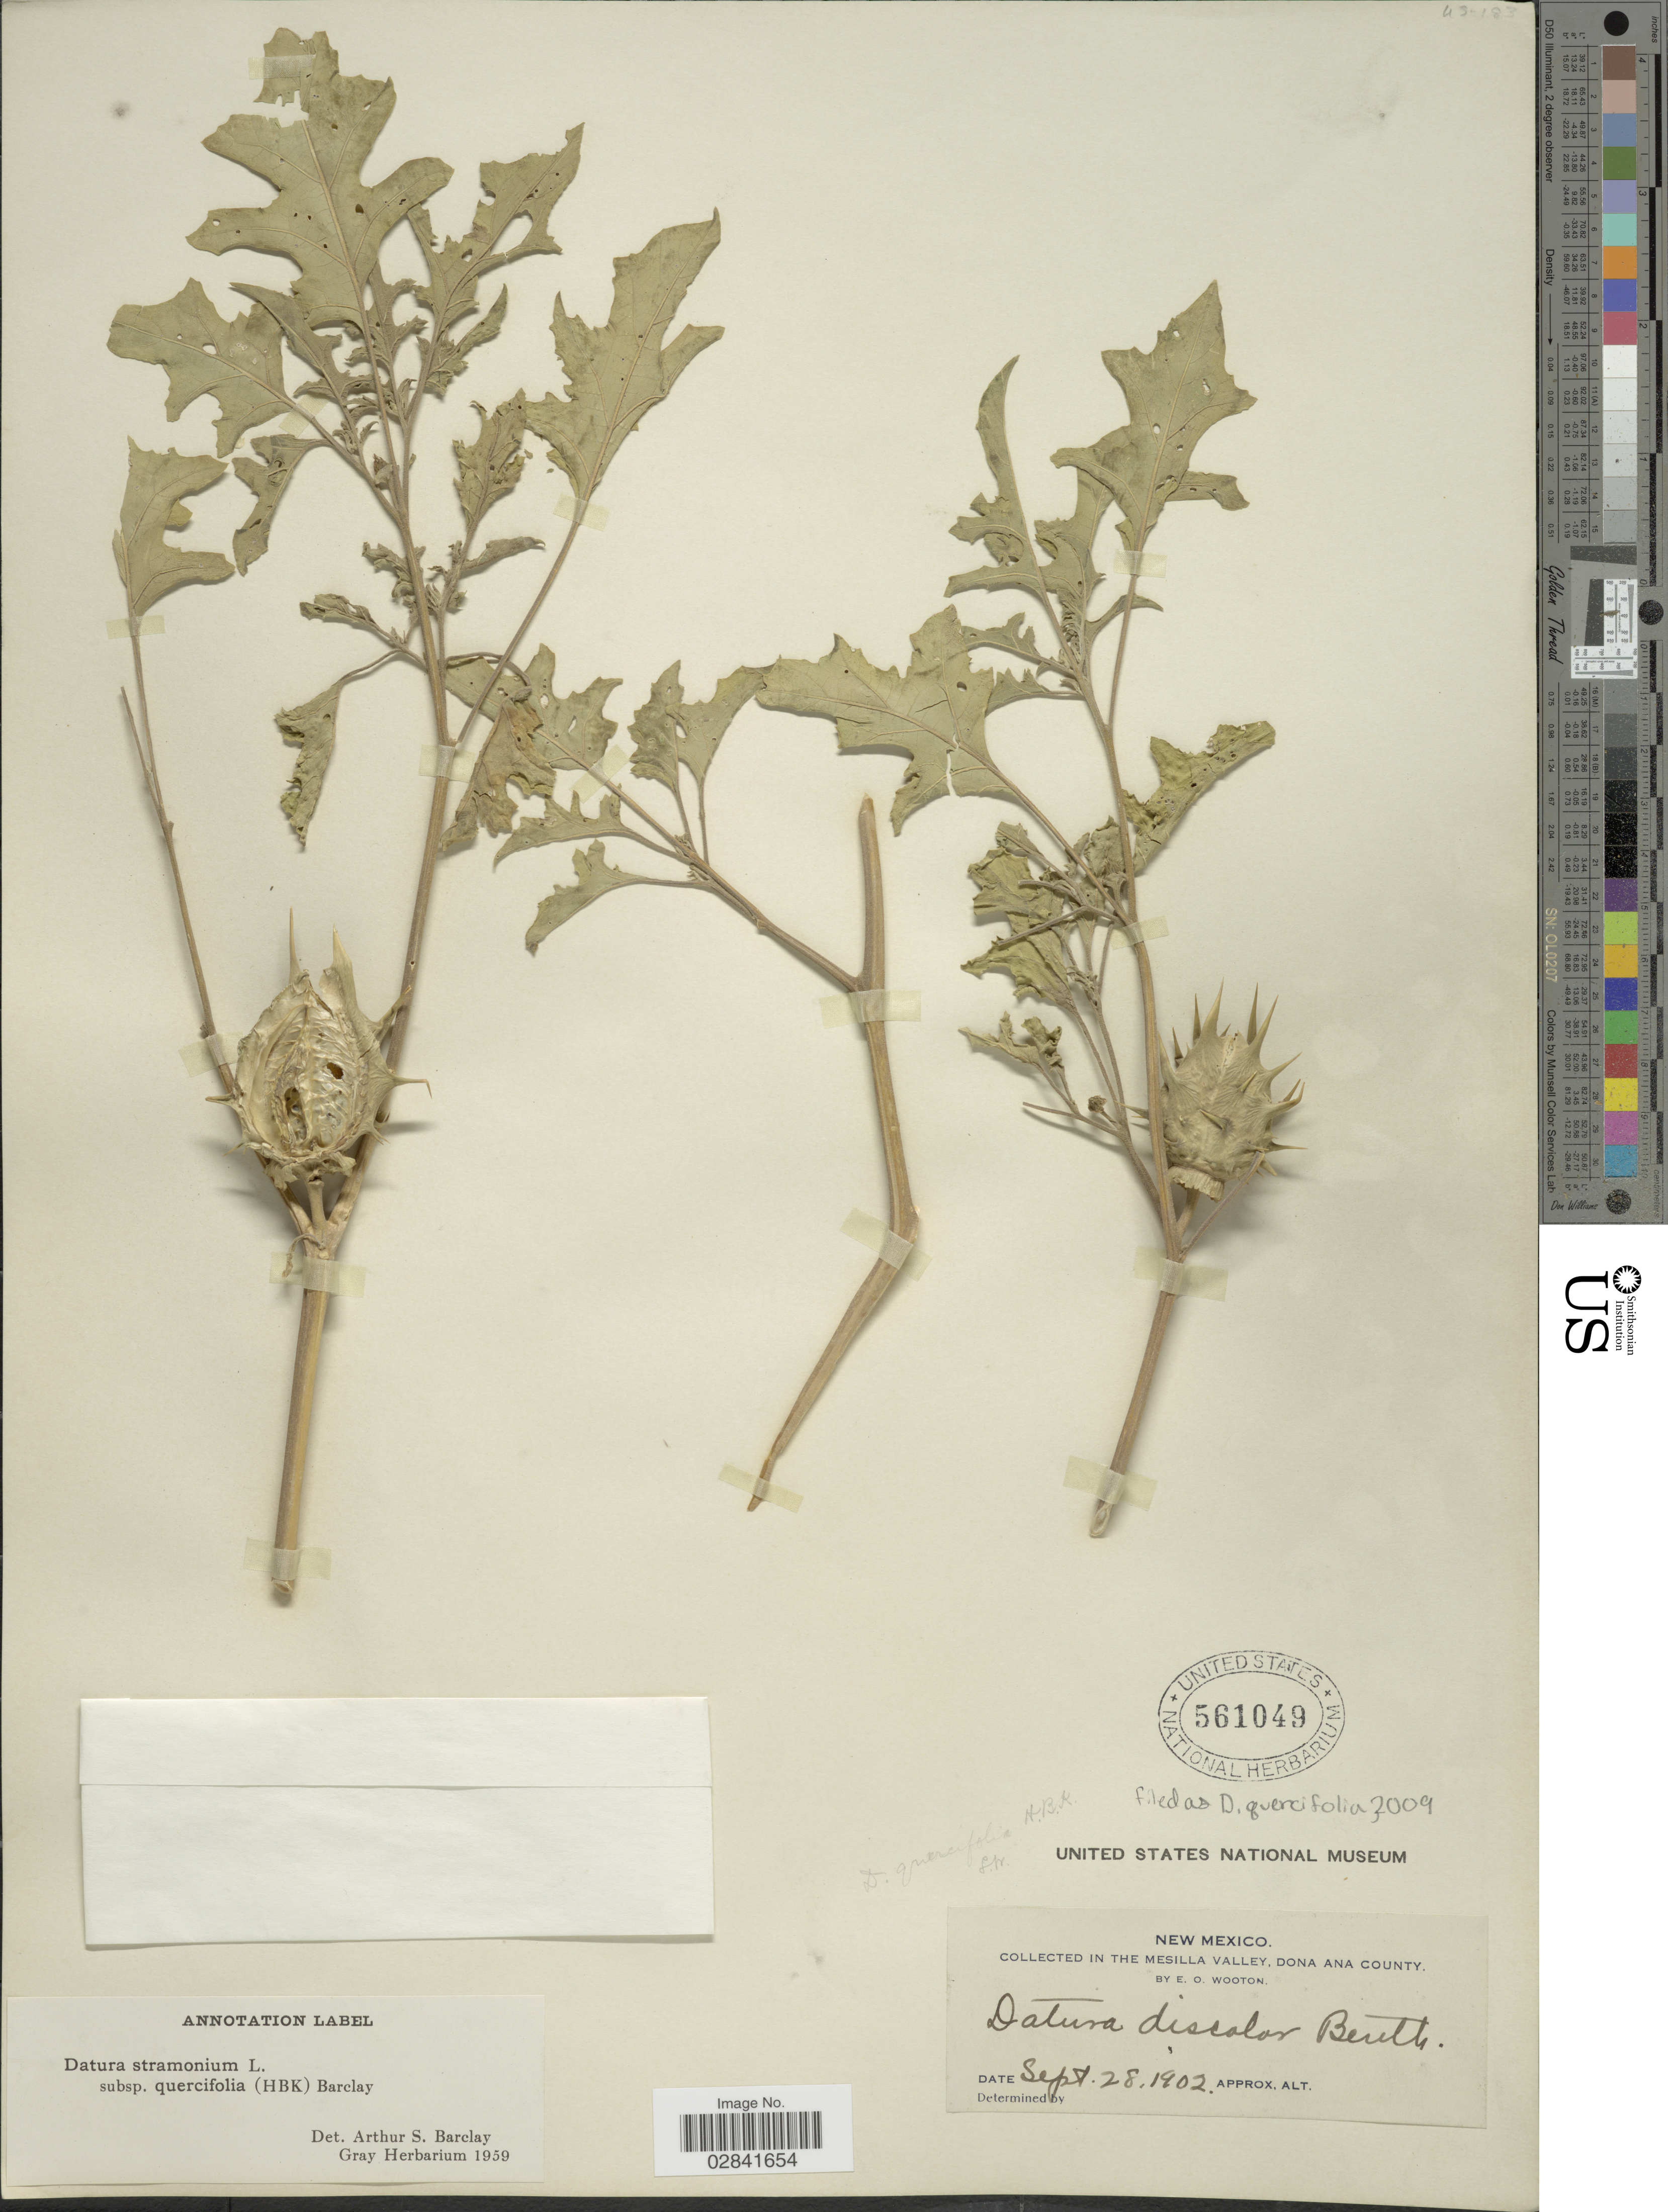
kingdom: Plantae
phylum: Tracheophyta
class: Magnoliopsida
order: Solanales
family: Solanaceae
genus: Datura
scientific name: Datura quercifolia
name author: Kunth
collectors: E. O. Wooton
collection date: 1902-09-28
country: United States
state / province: New Mexico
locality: In the Mesilla Valley, Dona Ana County.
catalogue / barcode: US 561049